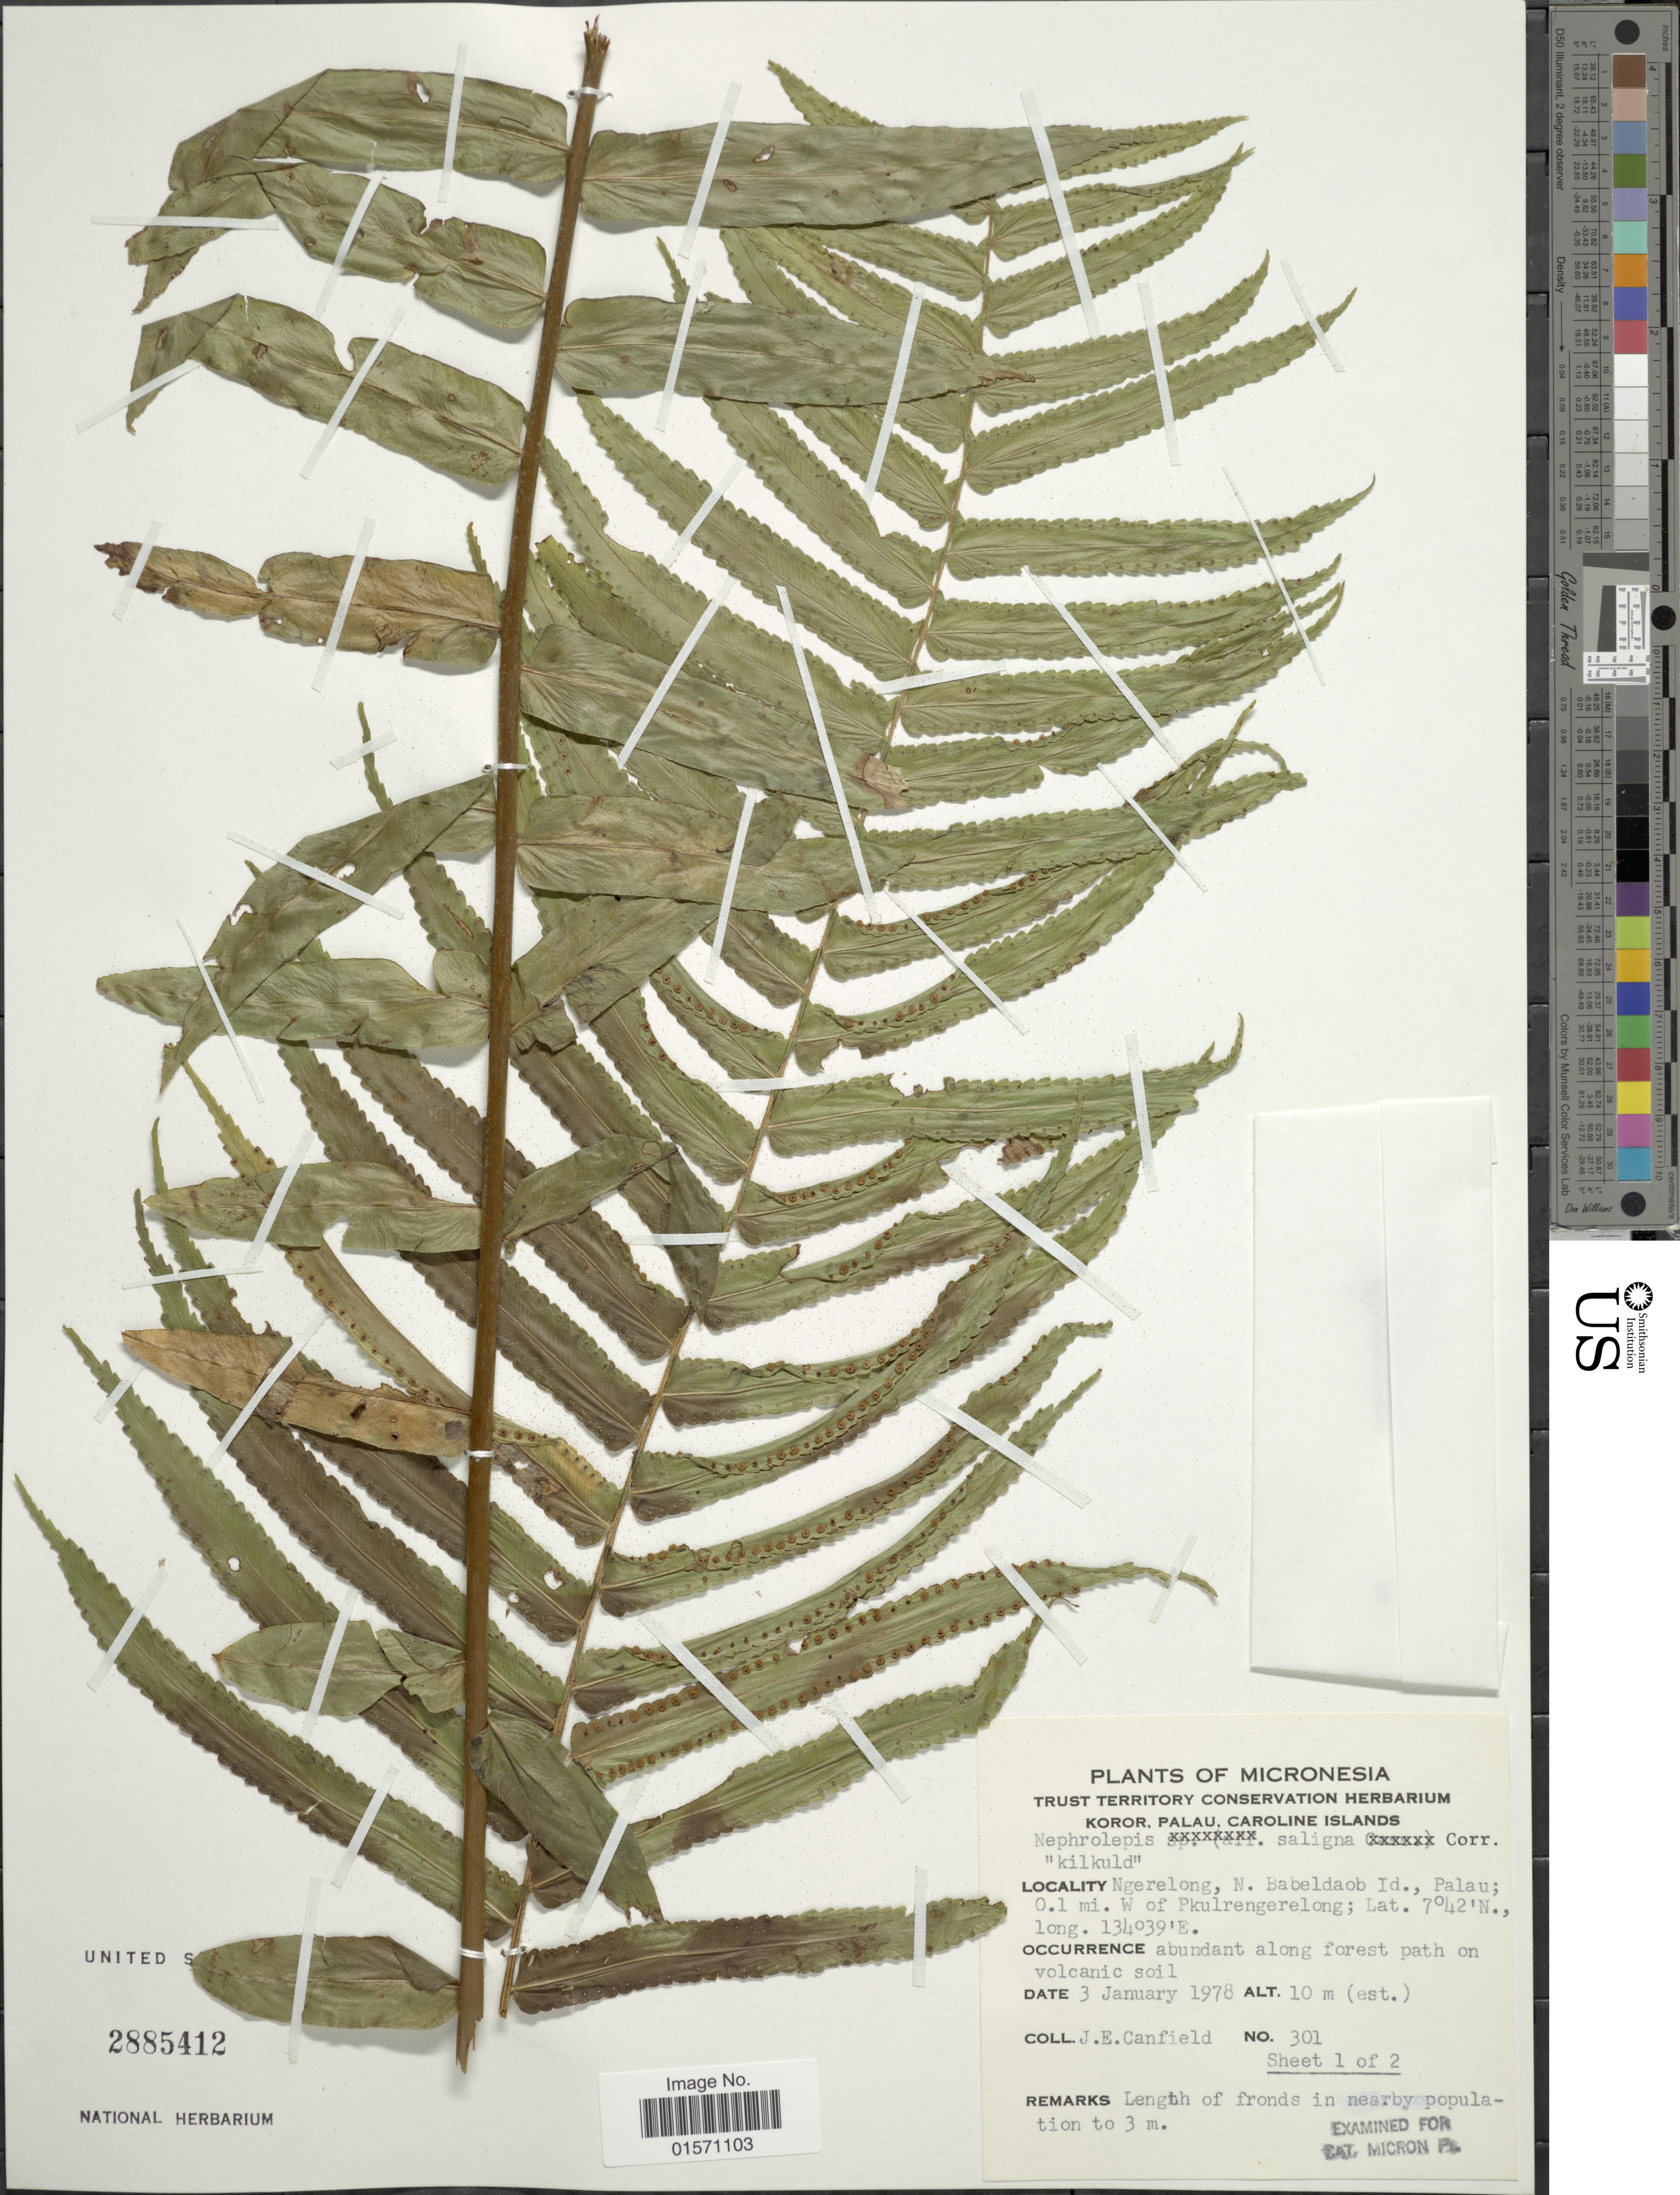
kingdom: Plantae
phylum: Tracheophyta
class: Polypodiopsida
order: Polypodiales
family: Nephrolepidaceae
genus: Nephrolepis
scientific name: Nephrolepis saligna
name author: Cav.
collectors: J. E. Canfield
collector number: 301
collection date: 1978-01-03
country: Palau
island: Babeldaob [Babelthuap]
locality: Ngerelong, N. Babeldaob Id., Palau; 0.1 mi. W of Pkulrengerelong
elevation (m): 10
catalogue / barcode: US 2885412